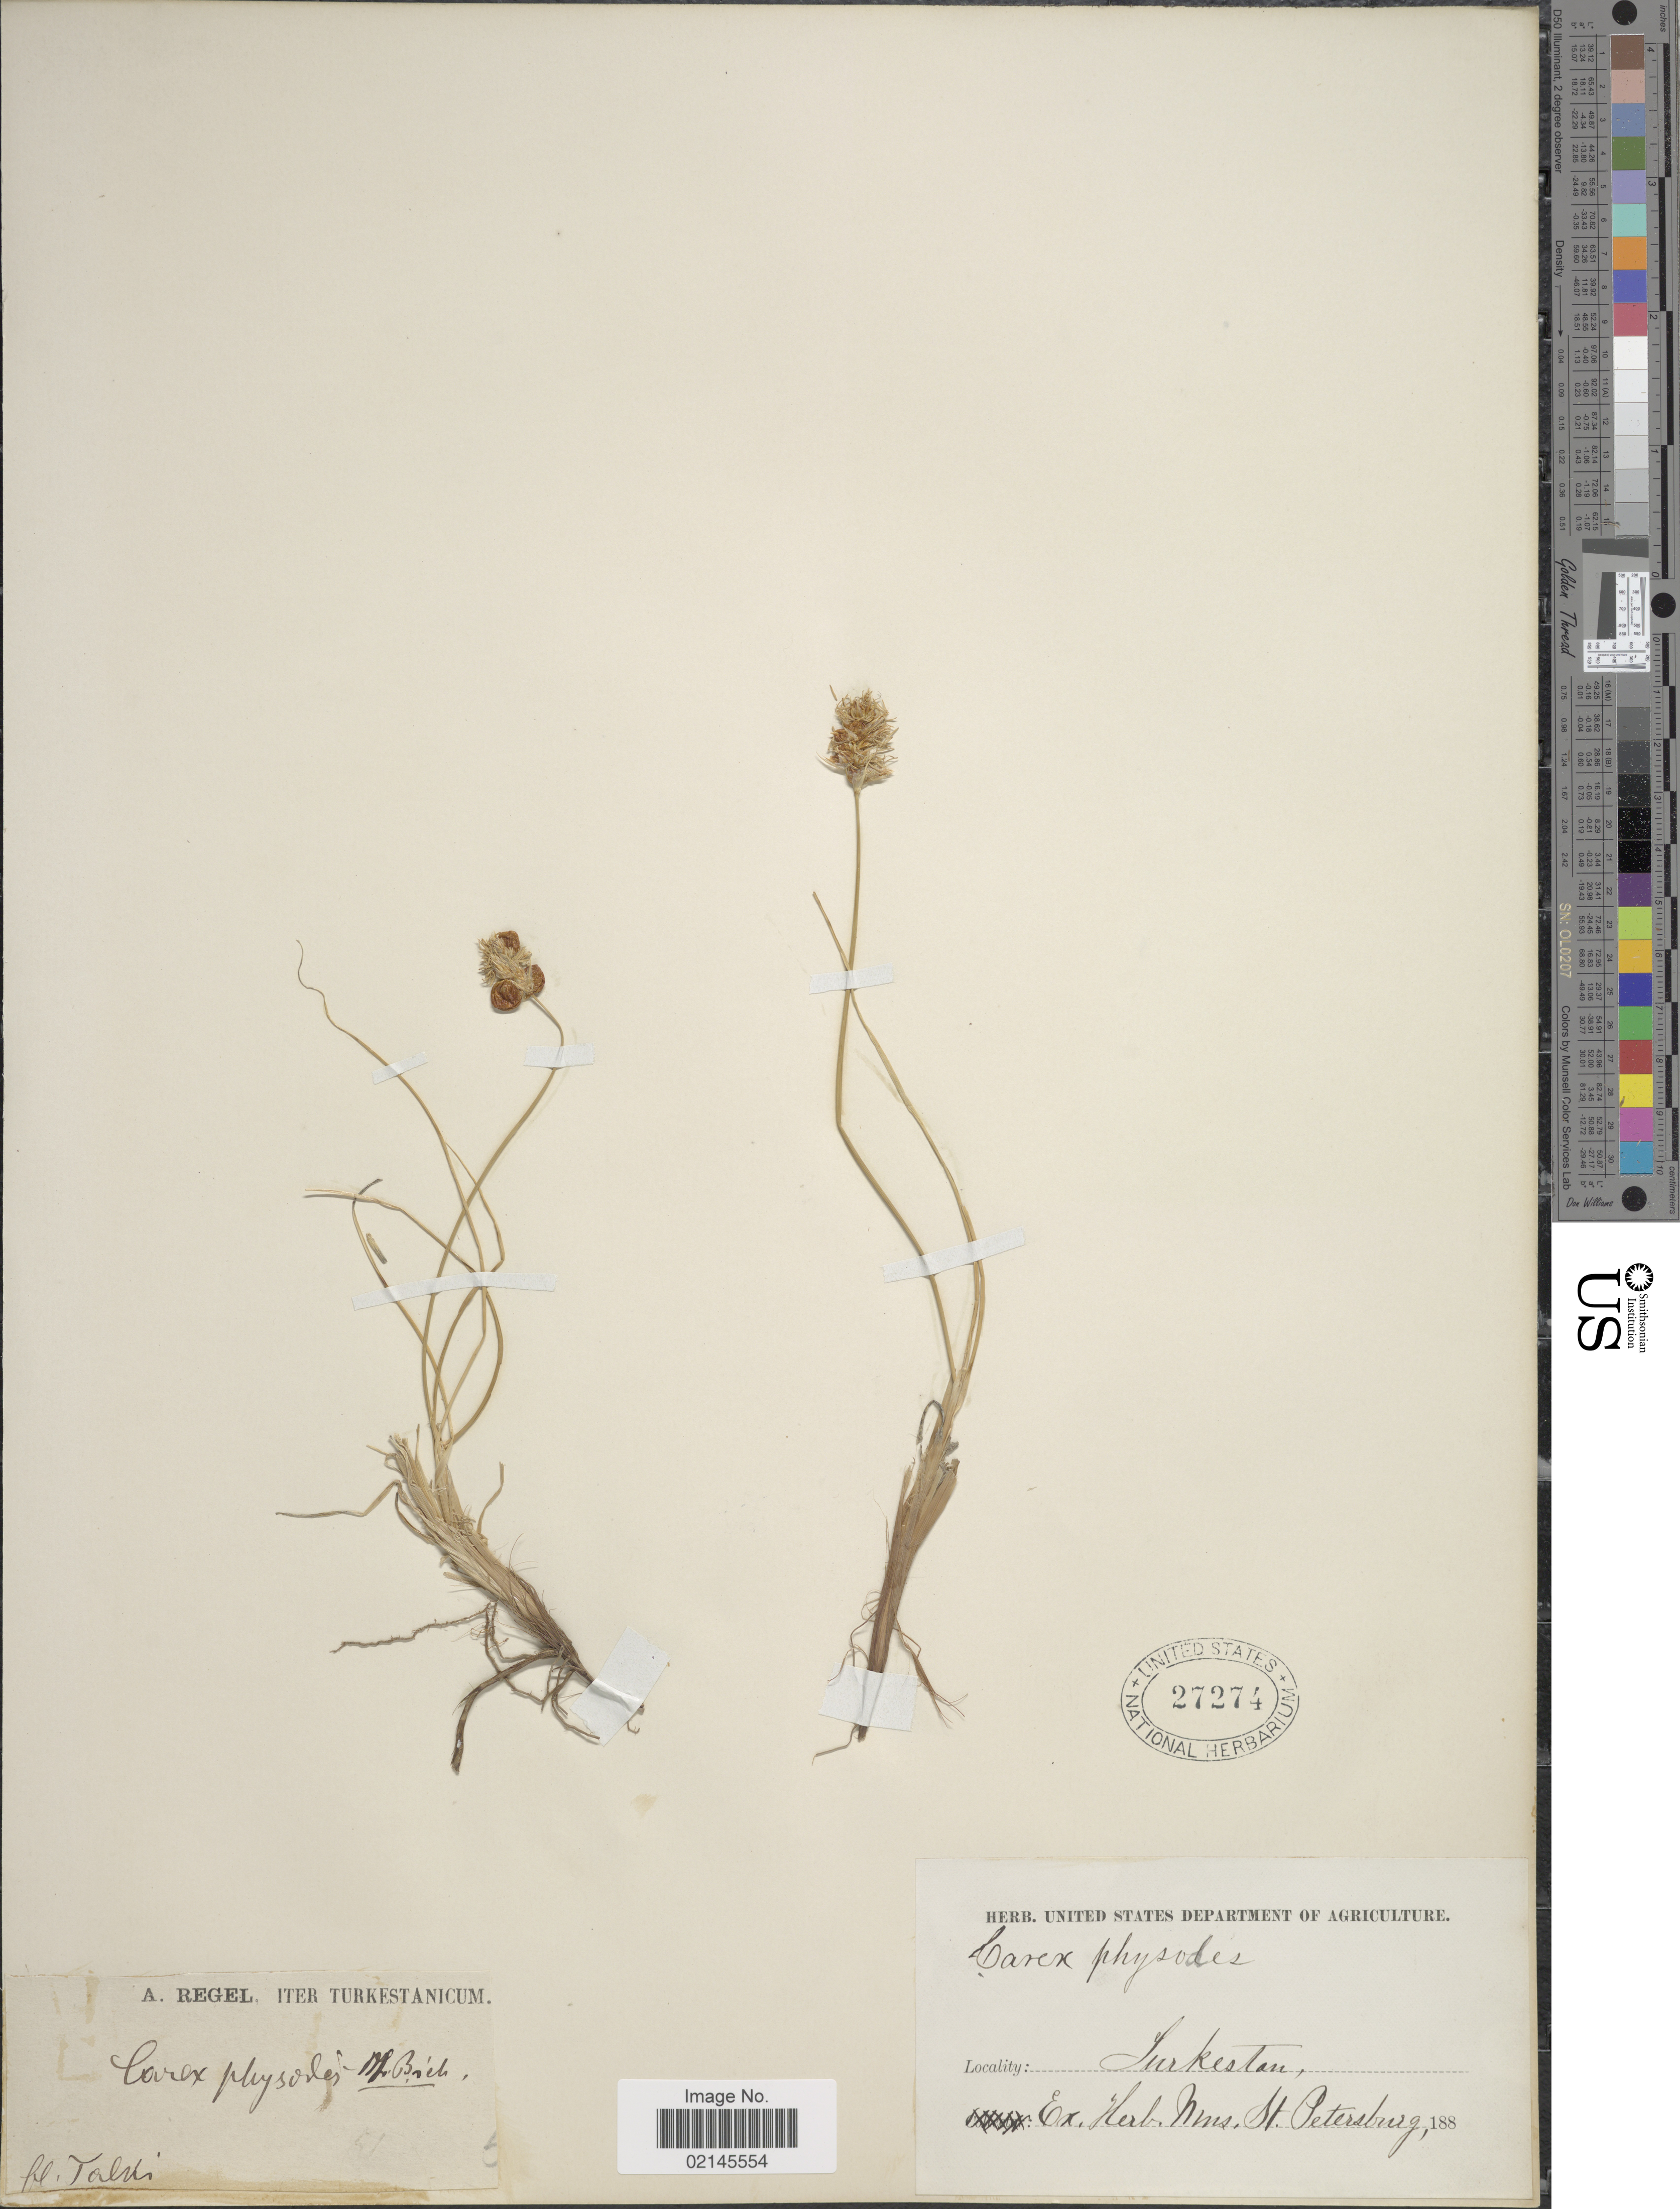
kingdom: Plantae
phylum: Tracheophyta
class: Liliopsida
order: Poales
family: Cyperaceae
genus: Carex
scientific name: Carex physodes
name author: M. Bieb.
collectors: A. Regel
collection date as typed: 188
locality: Iter Turkestanicum, Talki [interpreted]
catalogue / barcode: US 27274